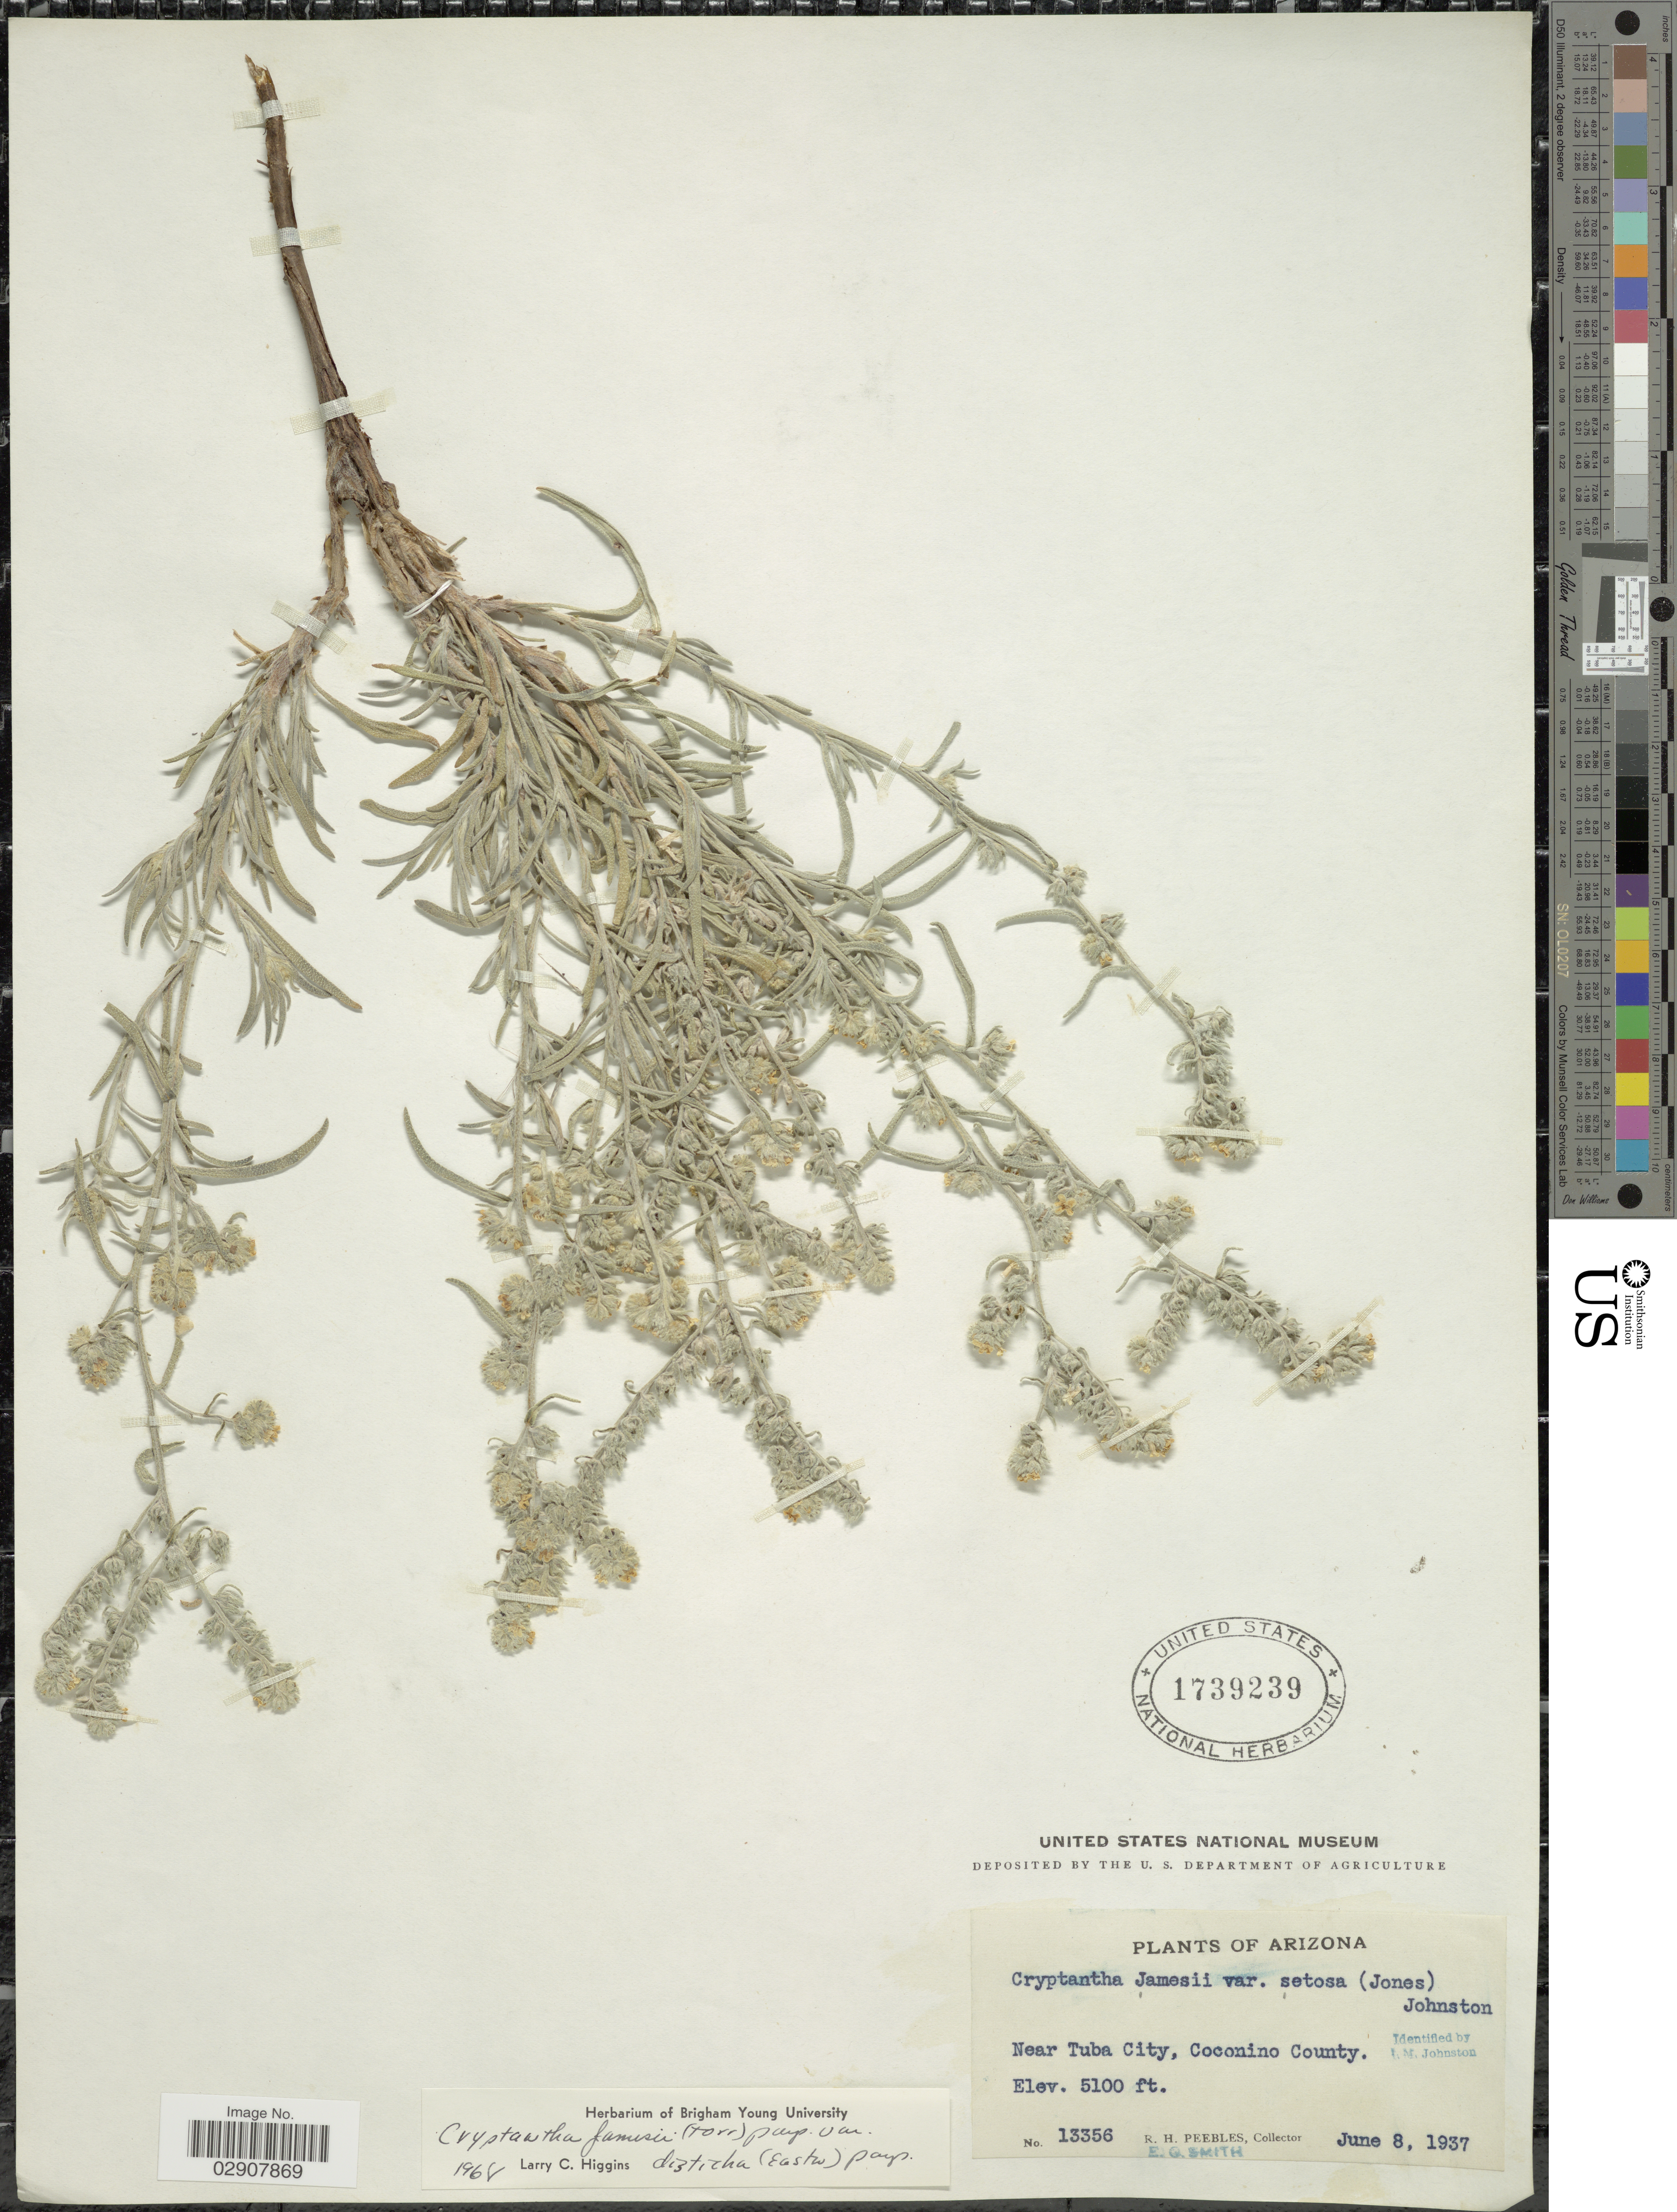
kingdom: Plantae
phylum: Tracheophyta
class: Magnoliopsida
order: Boraginales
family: Boraginaceae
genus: Cryptantha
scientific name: Cryptantha jamesii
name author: (Torr.) Payson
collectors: R. H. Peebles & E. Smith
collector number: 13356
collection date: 1937-06-08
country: United States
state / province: Arizona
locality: Near Tuba City, Coconino County. Arizona.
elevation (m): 1554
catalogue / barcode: US 1739239